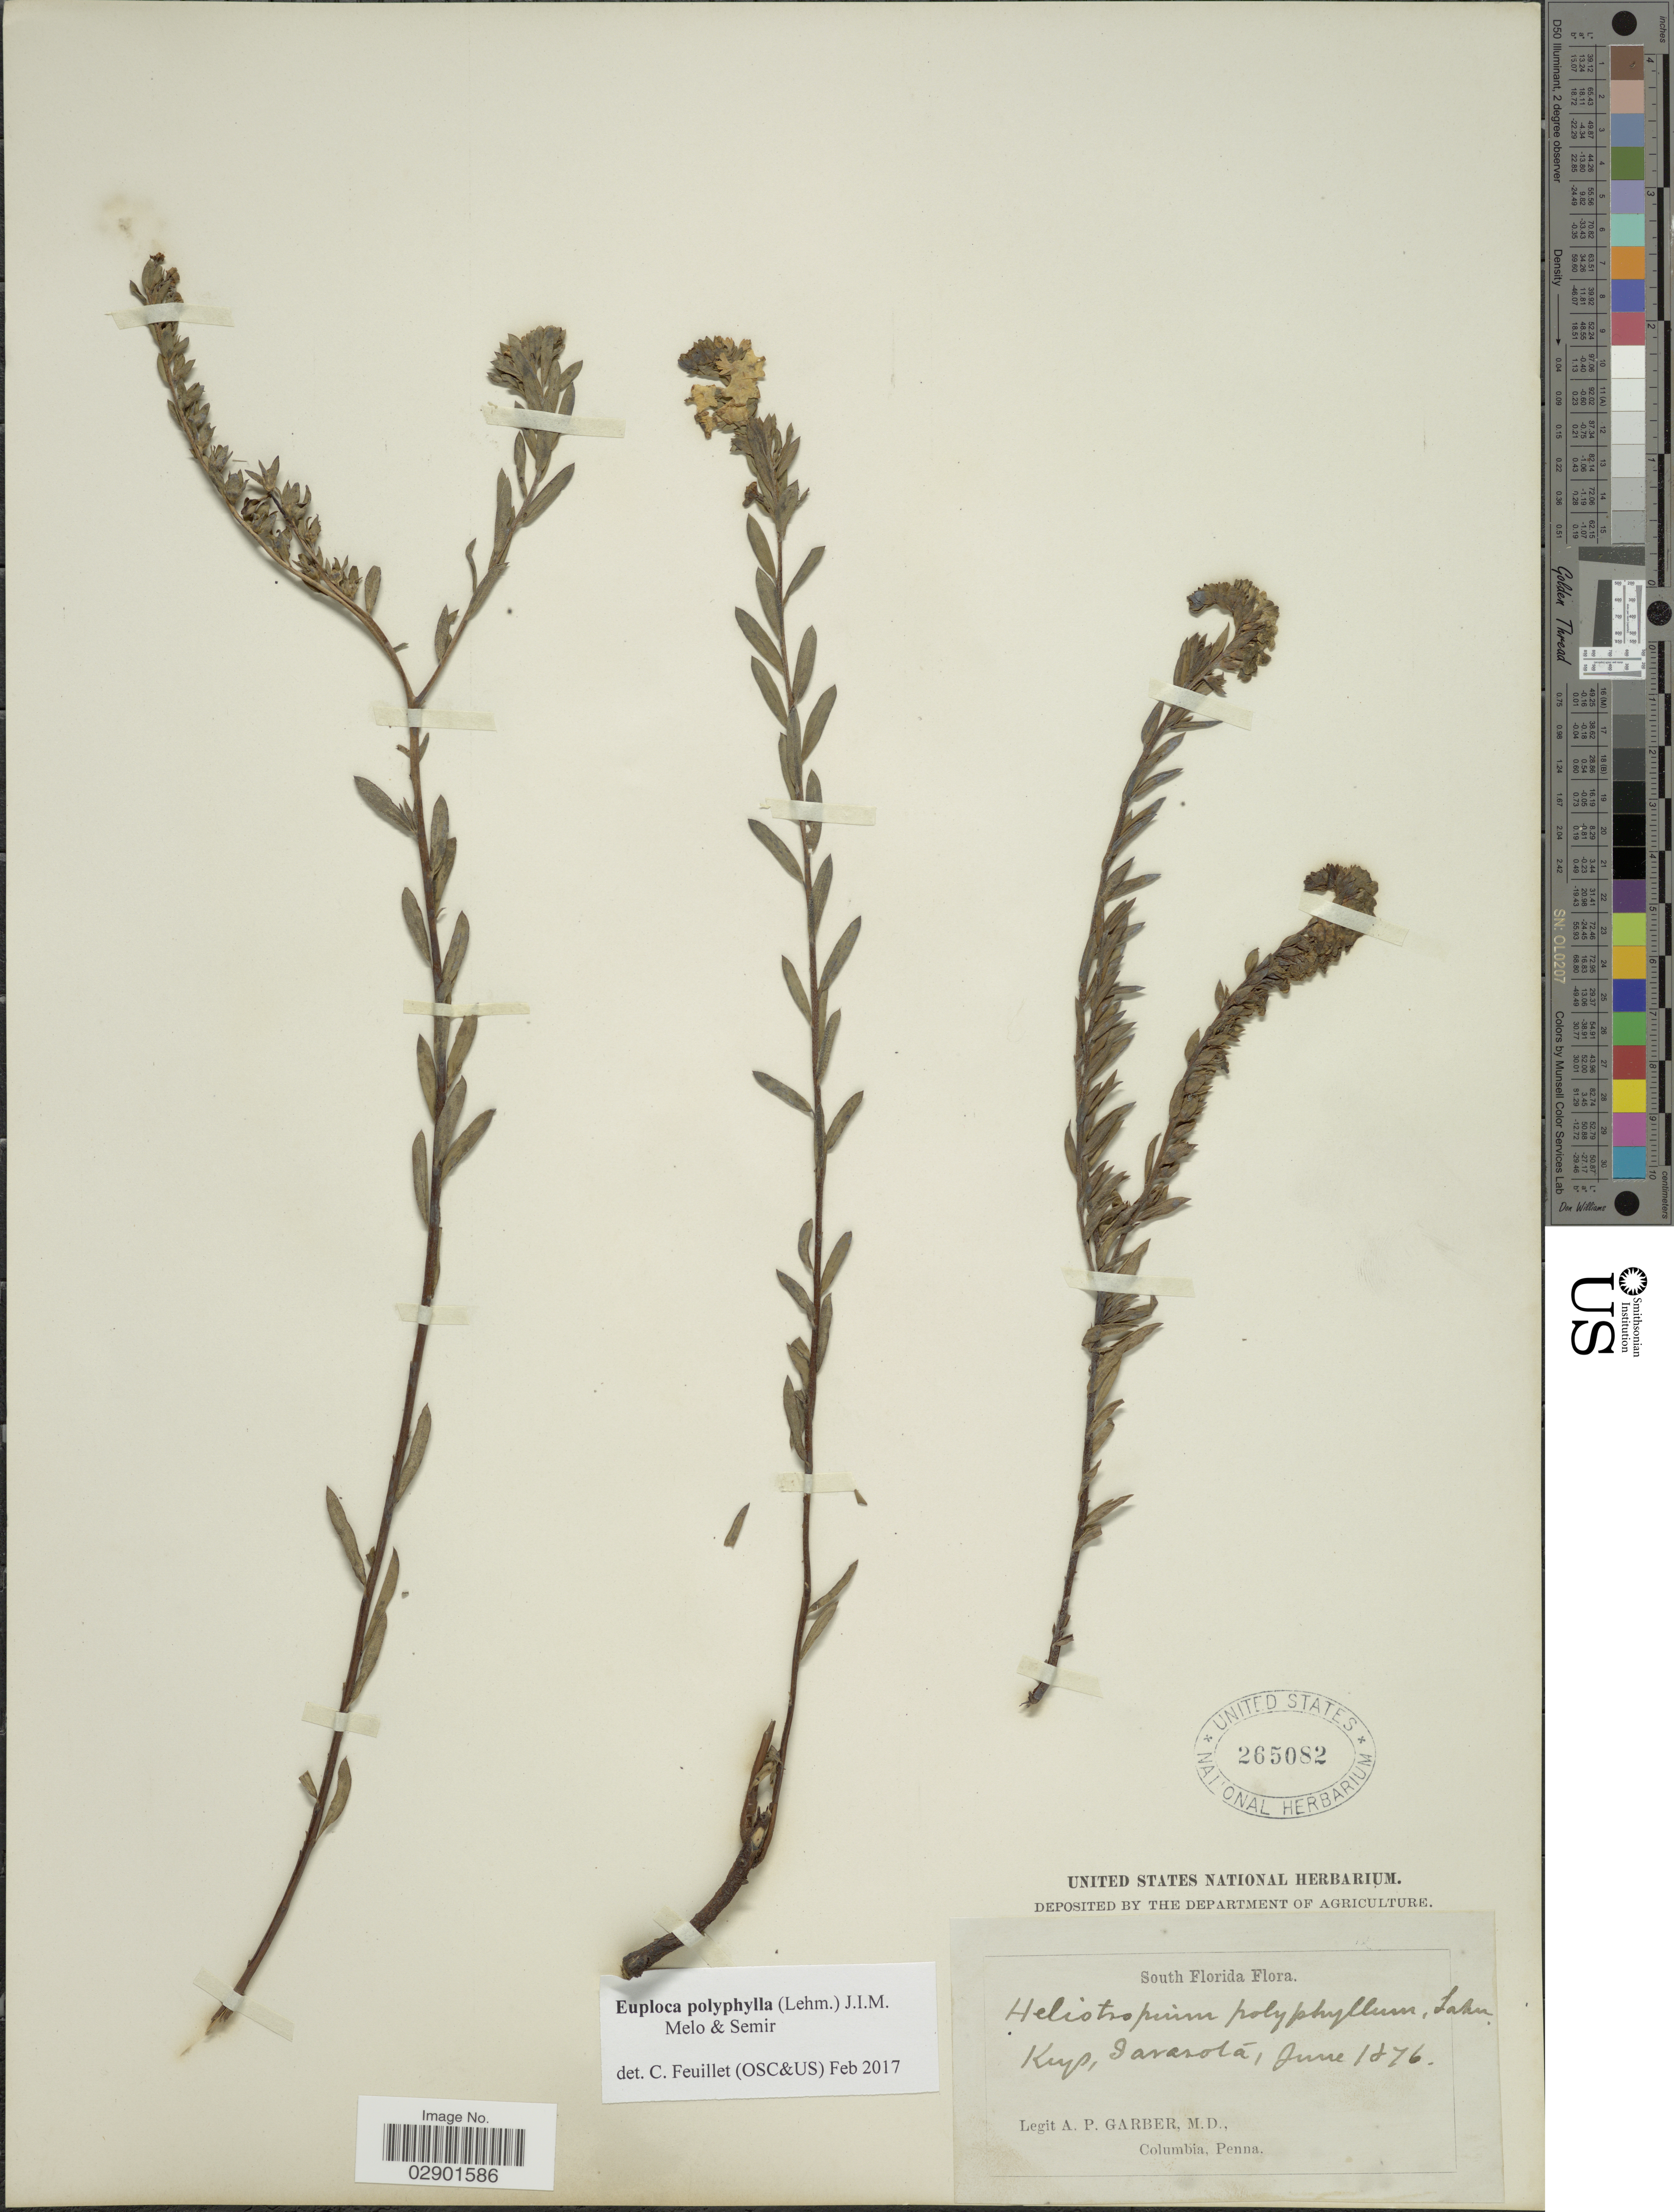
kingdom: Plantae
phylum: Tracheophyta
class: Magnoliopsida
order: Boraginales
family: Heliotropiaceae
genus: Euploca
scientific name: Euploca polyphylla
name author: (Lehm.) J.I.M. Melo & Semir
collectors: A. P. Garber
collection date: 1876-06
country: United States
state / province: Florida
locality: South Florida. Keys, Sarasota.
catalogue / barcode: US 265082